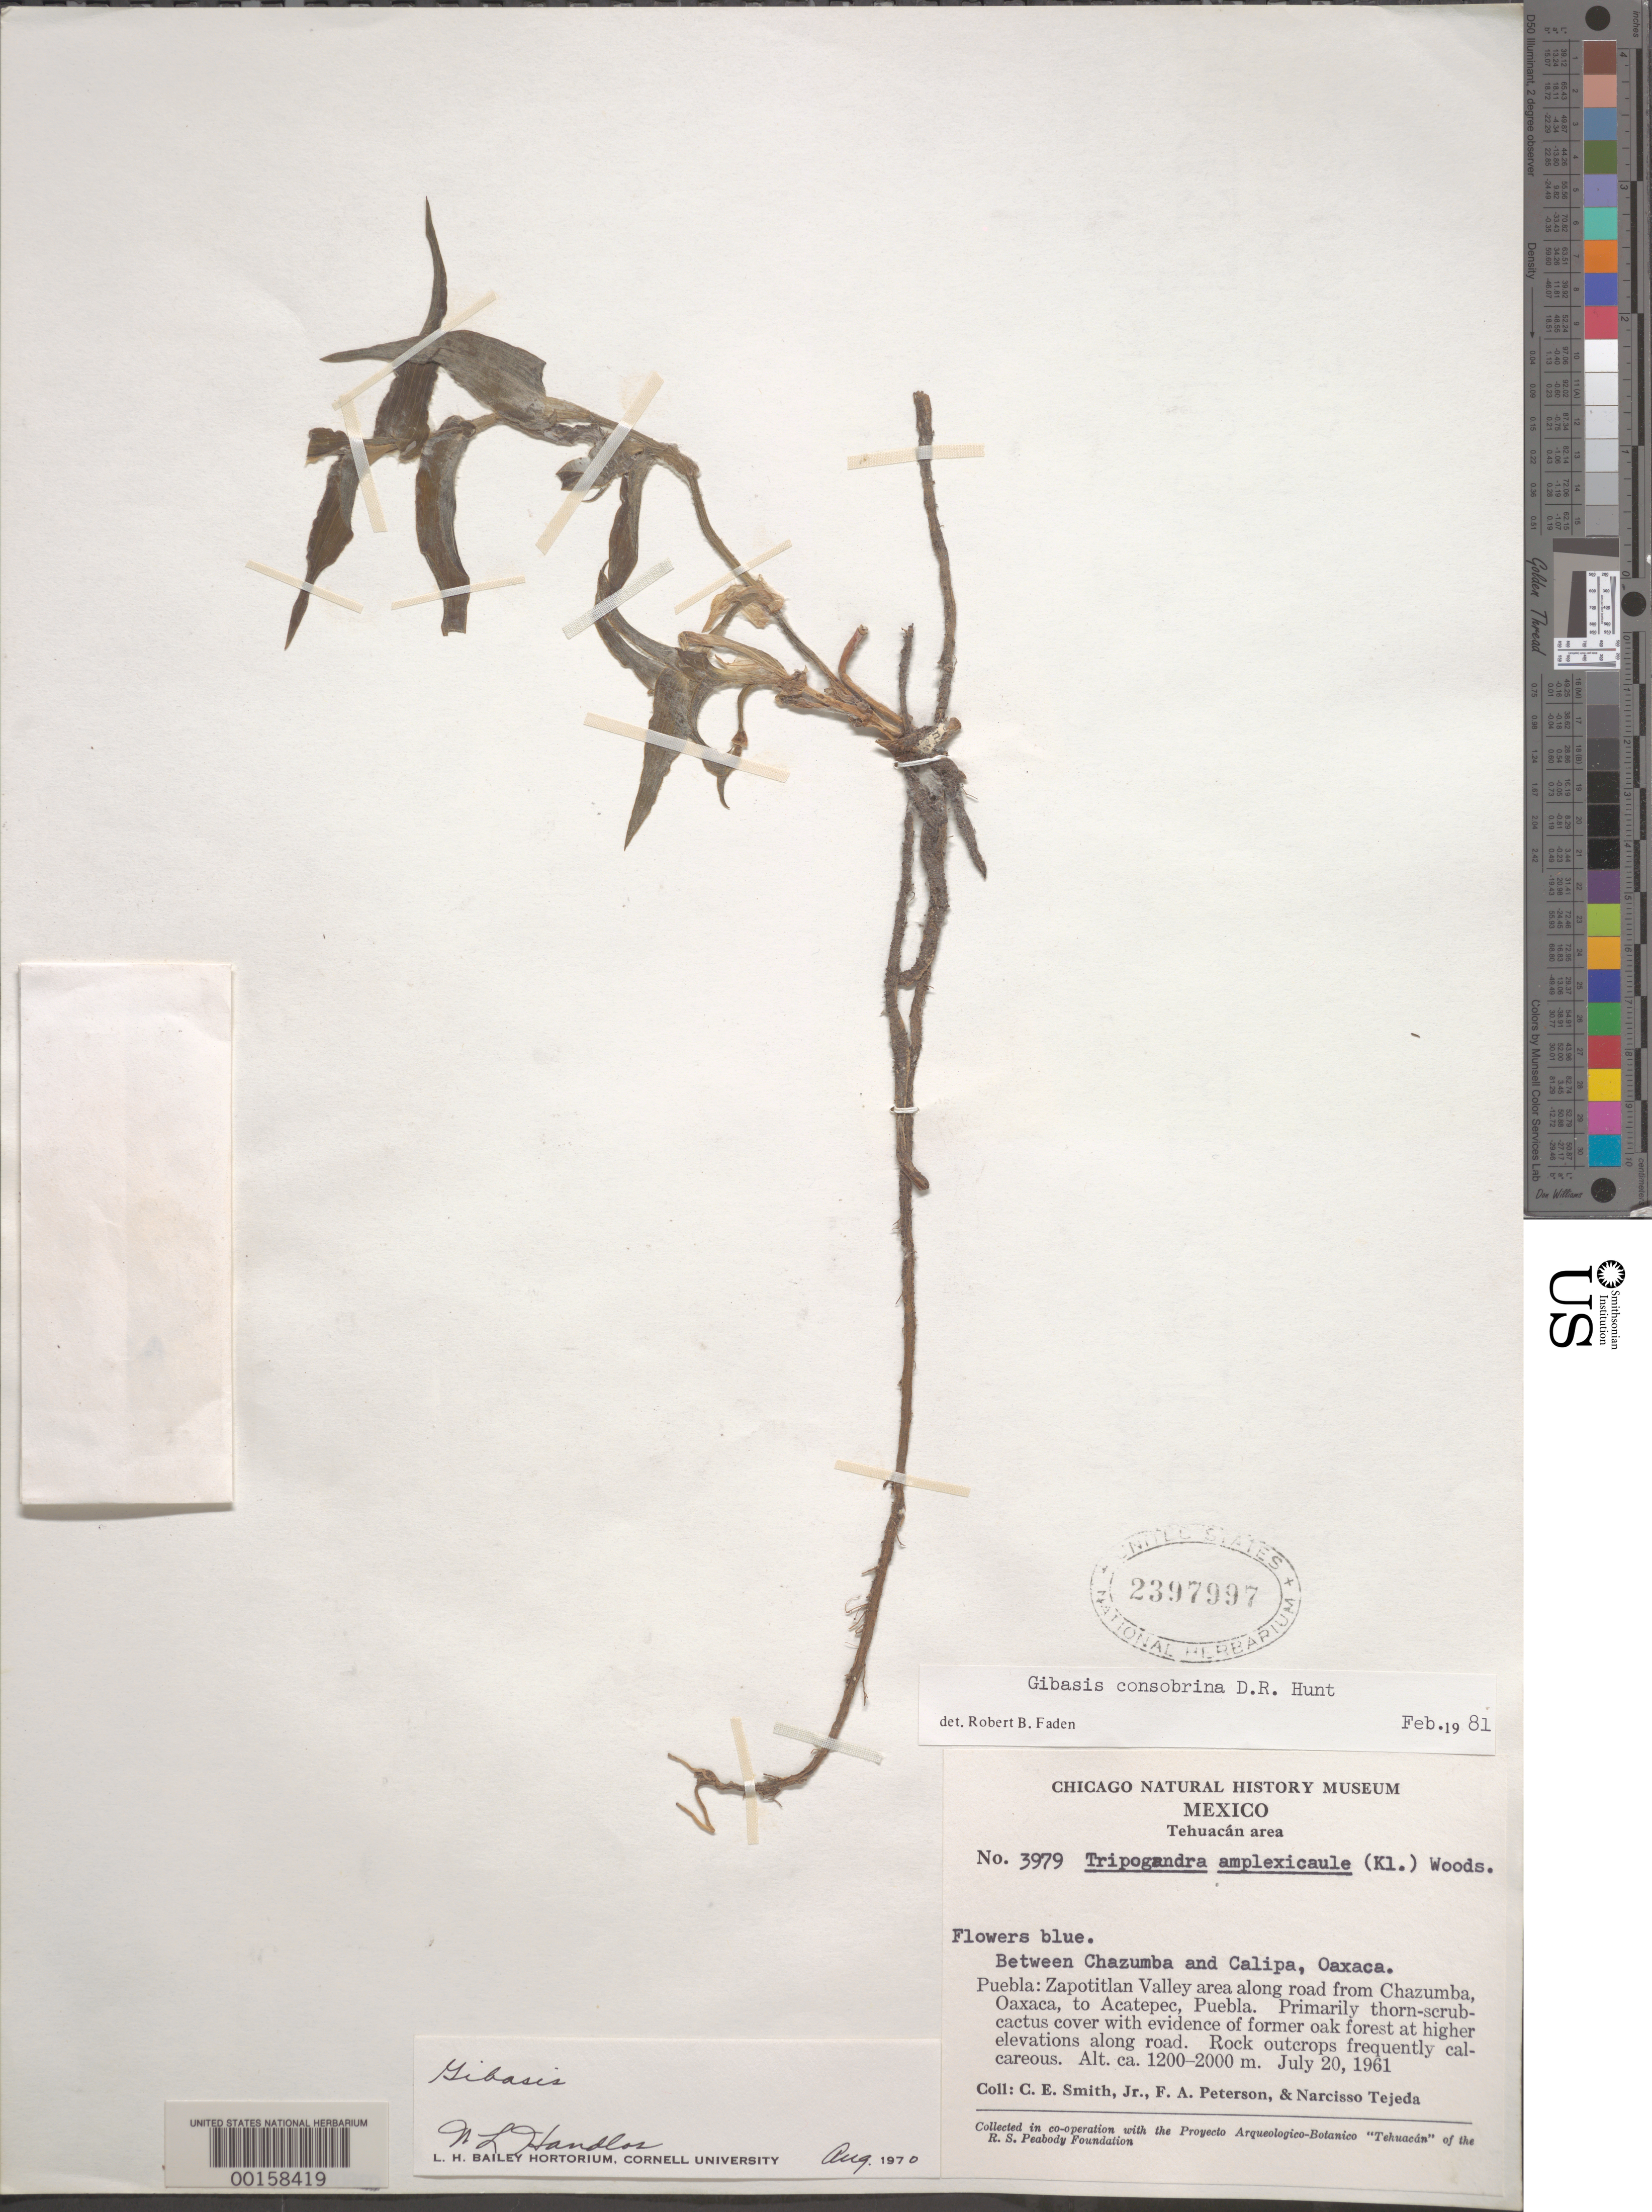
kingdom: Plantae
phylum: Tracheophyta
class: Liliopsida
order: Commelinales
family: Commelinaceae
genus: Gibasis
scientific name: Gibasis consobrina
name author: D.R. Hunt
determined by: Faden, Robert B., (US), Smithsonian Institution - National Museum of Natural History (UNITED STATES)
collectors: C. E. Smith Jr.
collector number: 3979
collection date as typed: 20 Jul 1961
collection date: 1961-07-20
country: Mexico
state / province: Oaxaca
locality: Between chazumba and calipa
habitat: Rock outcrops, roadside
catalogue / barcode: US 2397997